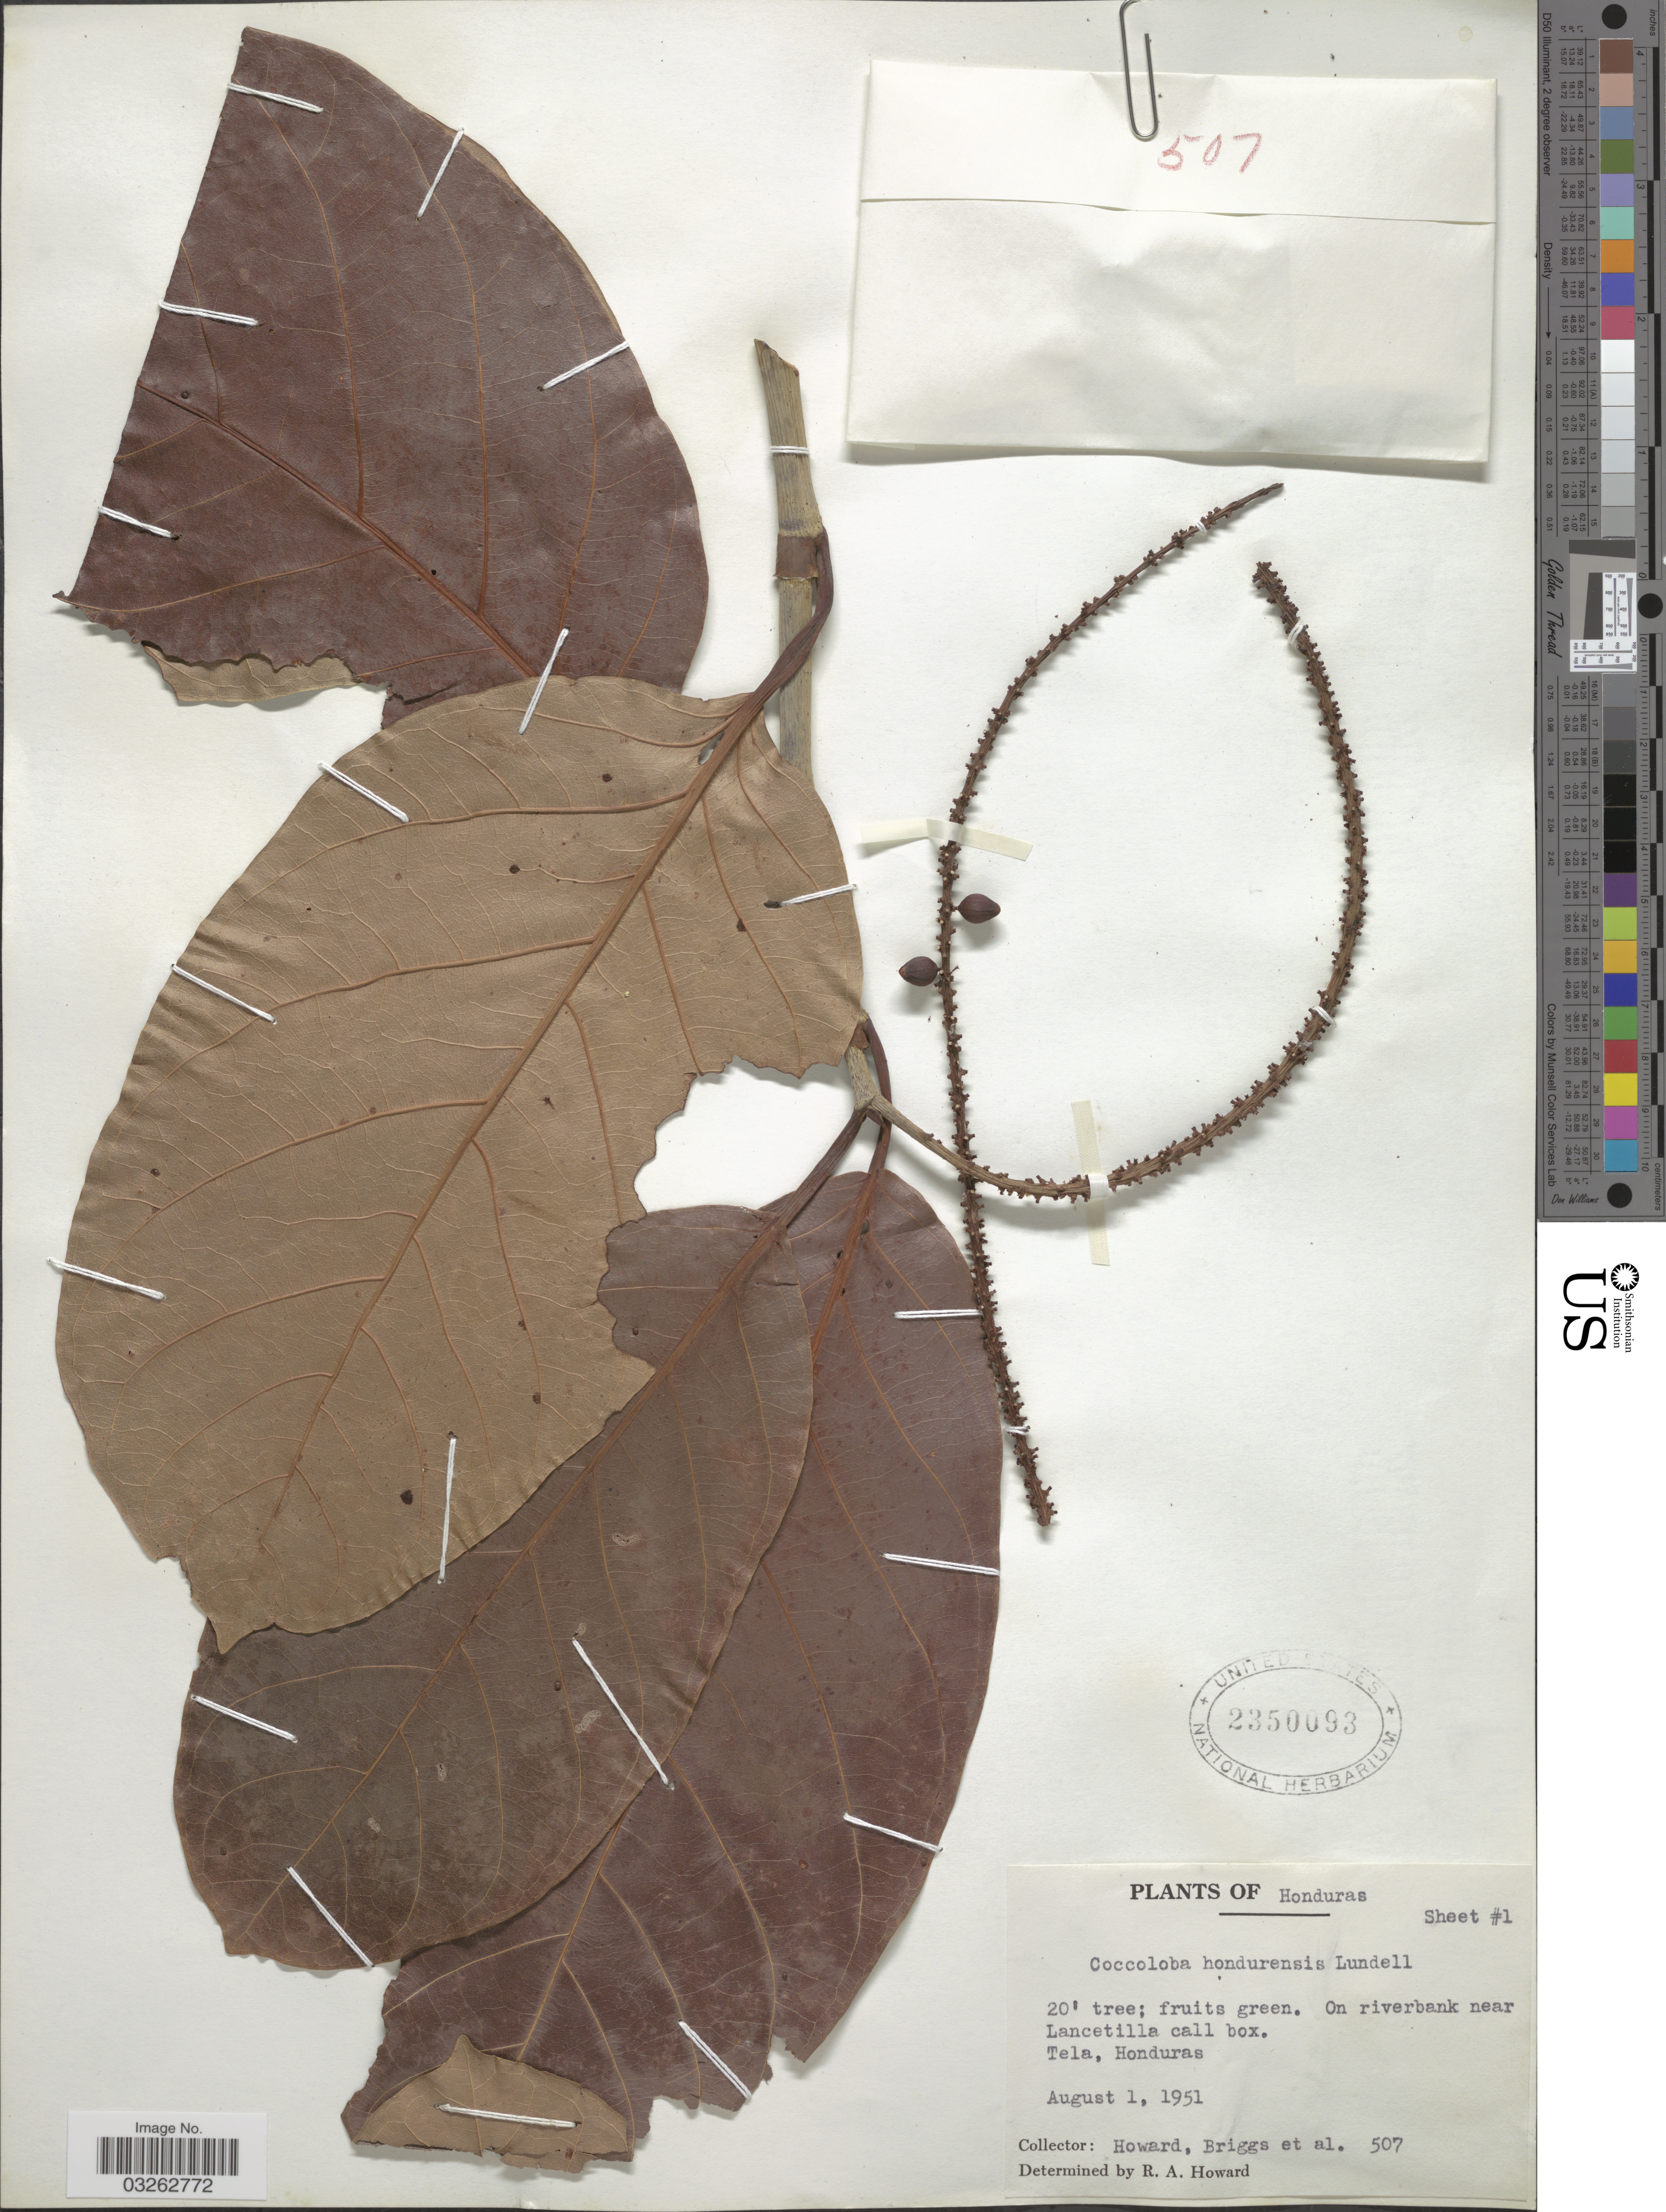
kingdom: Plantae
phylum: Tracheophyta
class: Magnoliopsida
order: Caryophyllales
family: Polygonaceae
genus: Coccoloba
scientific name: Coccoloba hondurensis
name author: Lundell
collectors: -. Howard, Briggs & et al.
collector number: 507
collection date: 1951-08-01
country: Honduras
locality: On riverbank near Lancetilla call box. Tela.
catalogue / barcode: US 2350093